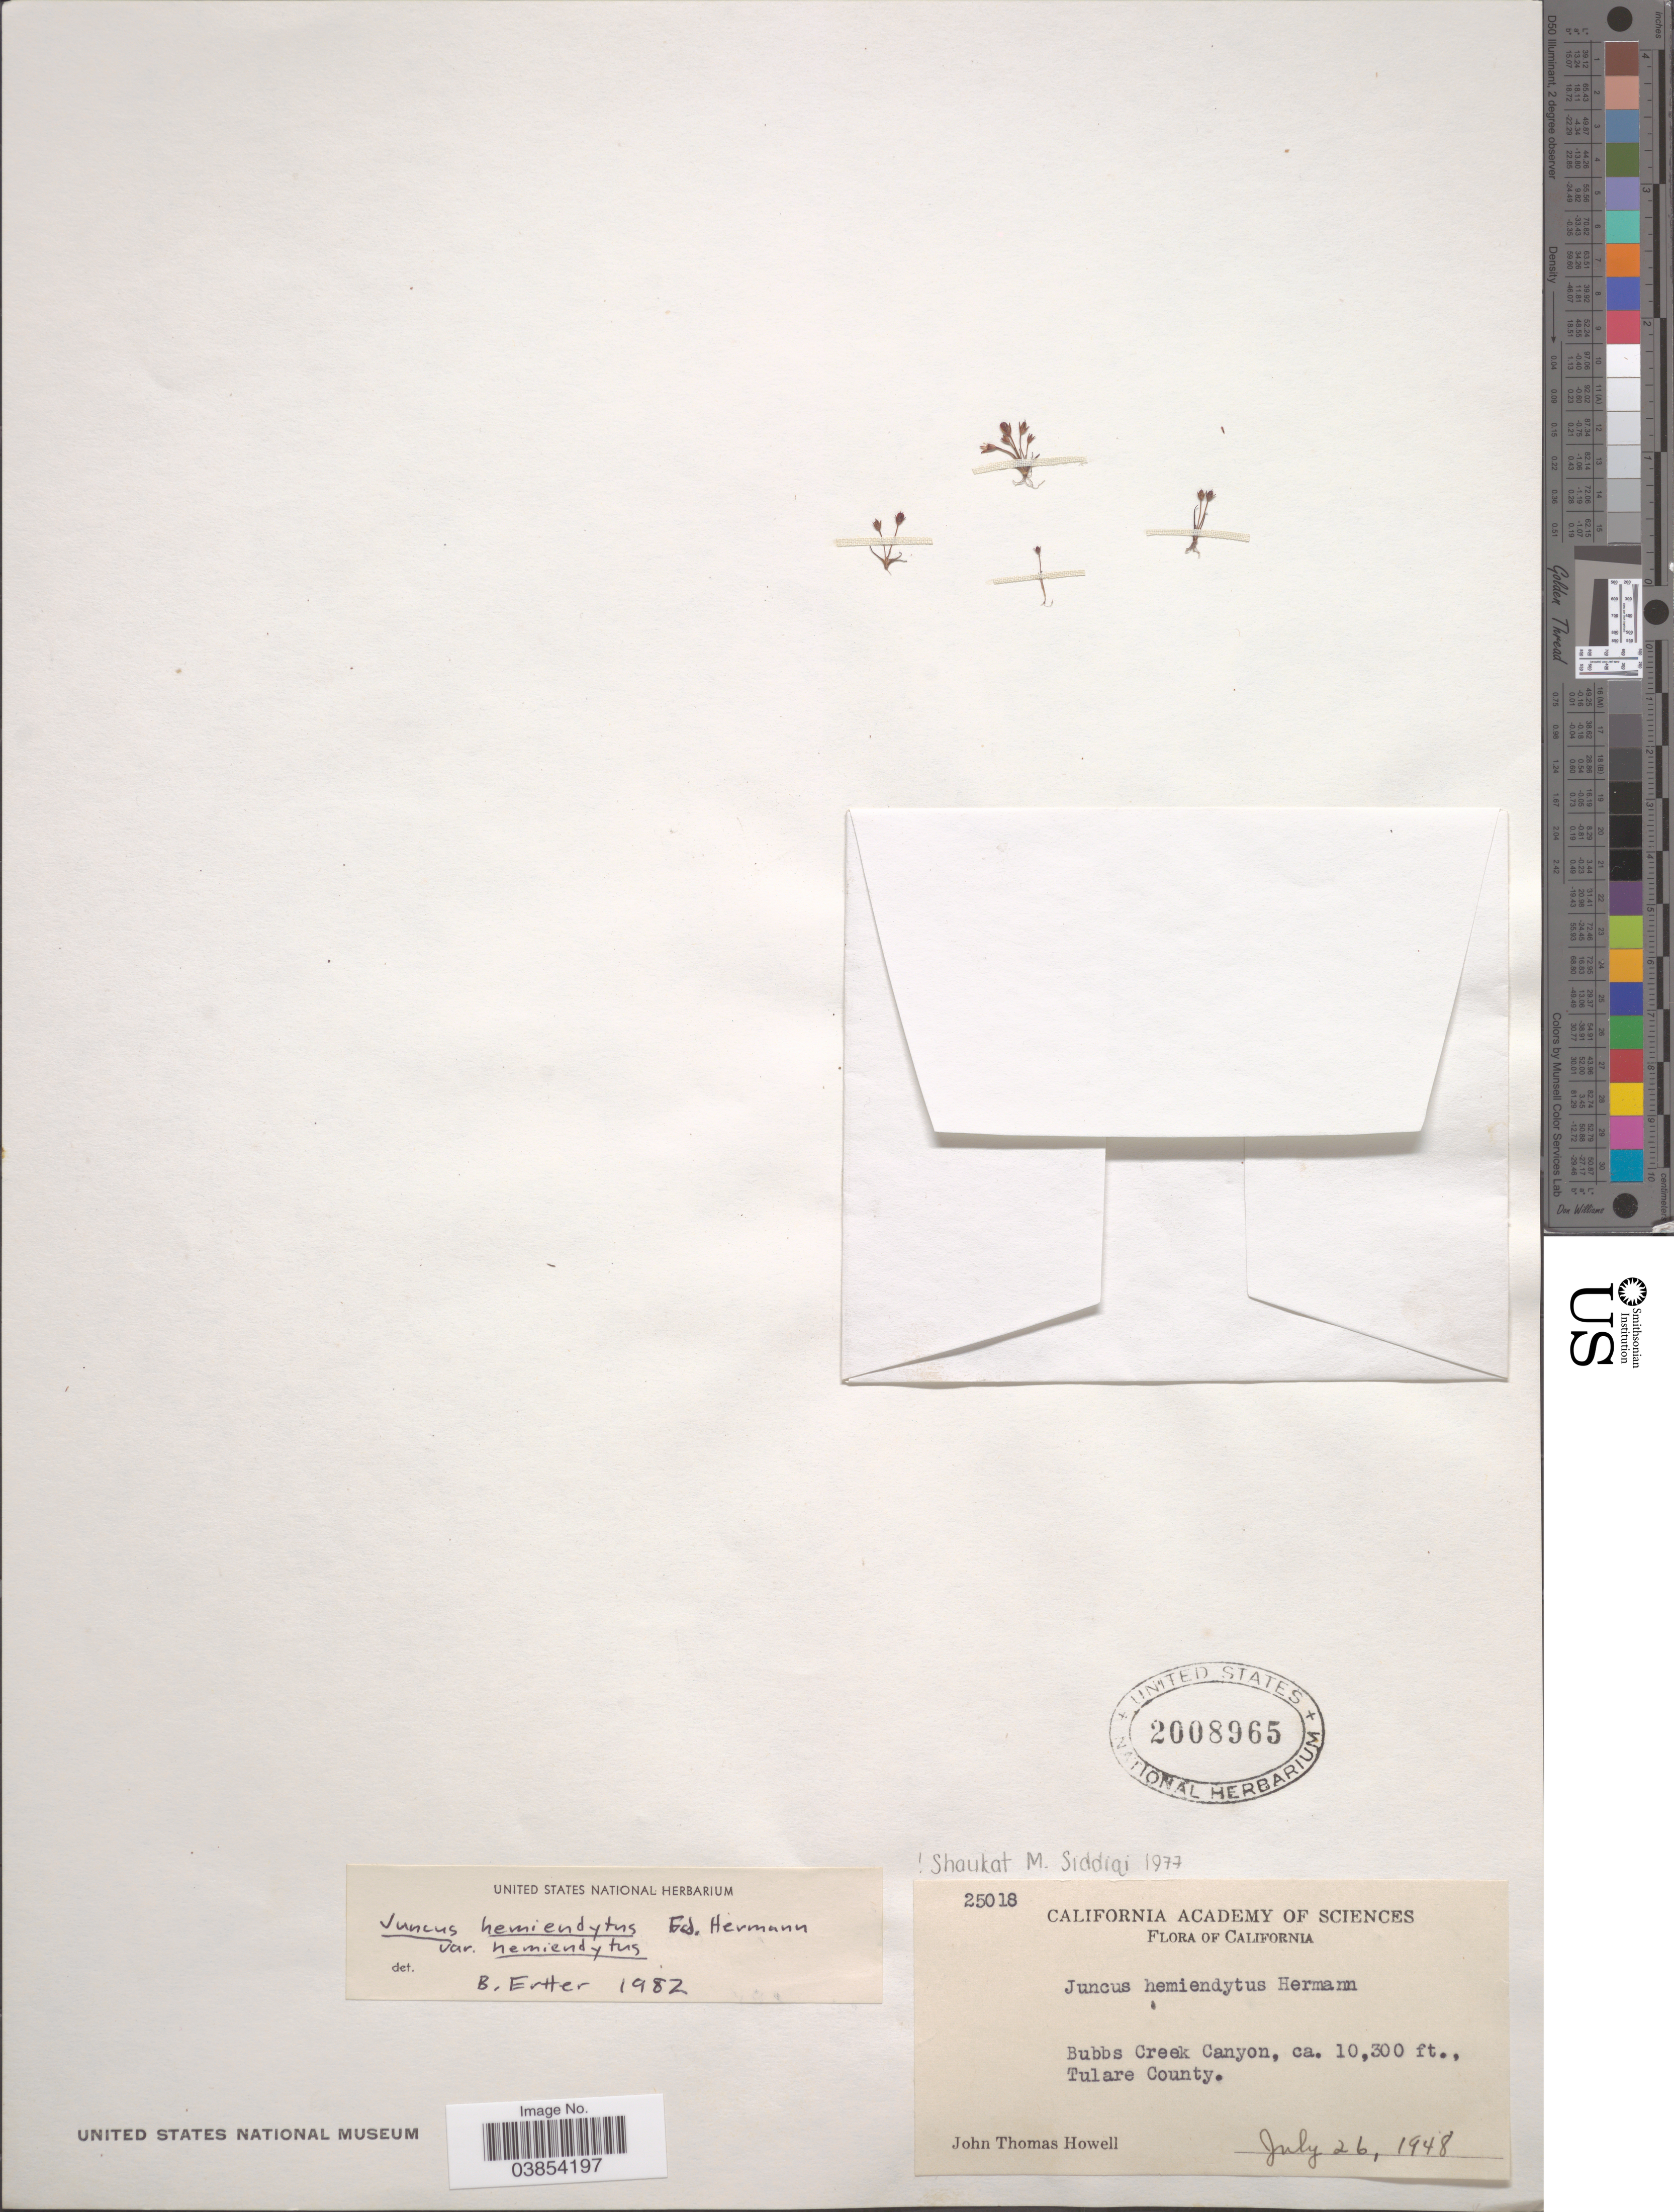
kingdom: Plantae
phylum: Tracheophyta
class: Liliopsida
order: Poales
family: Juncaceae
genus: Juncus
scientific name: Juncus hemiendytus var. hemiendytus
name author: F.J. Herm.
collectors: J. T. Howell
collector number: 25018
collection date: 1948-07-26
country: United States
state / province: California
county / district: Tulare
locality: Bubbs Creek Canyon, Tulare County.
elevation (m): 3139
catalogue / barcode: US 2008965